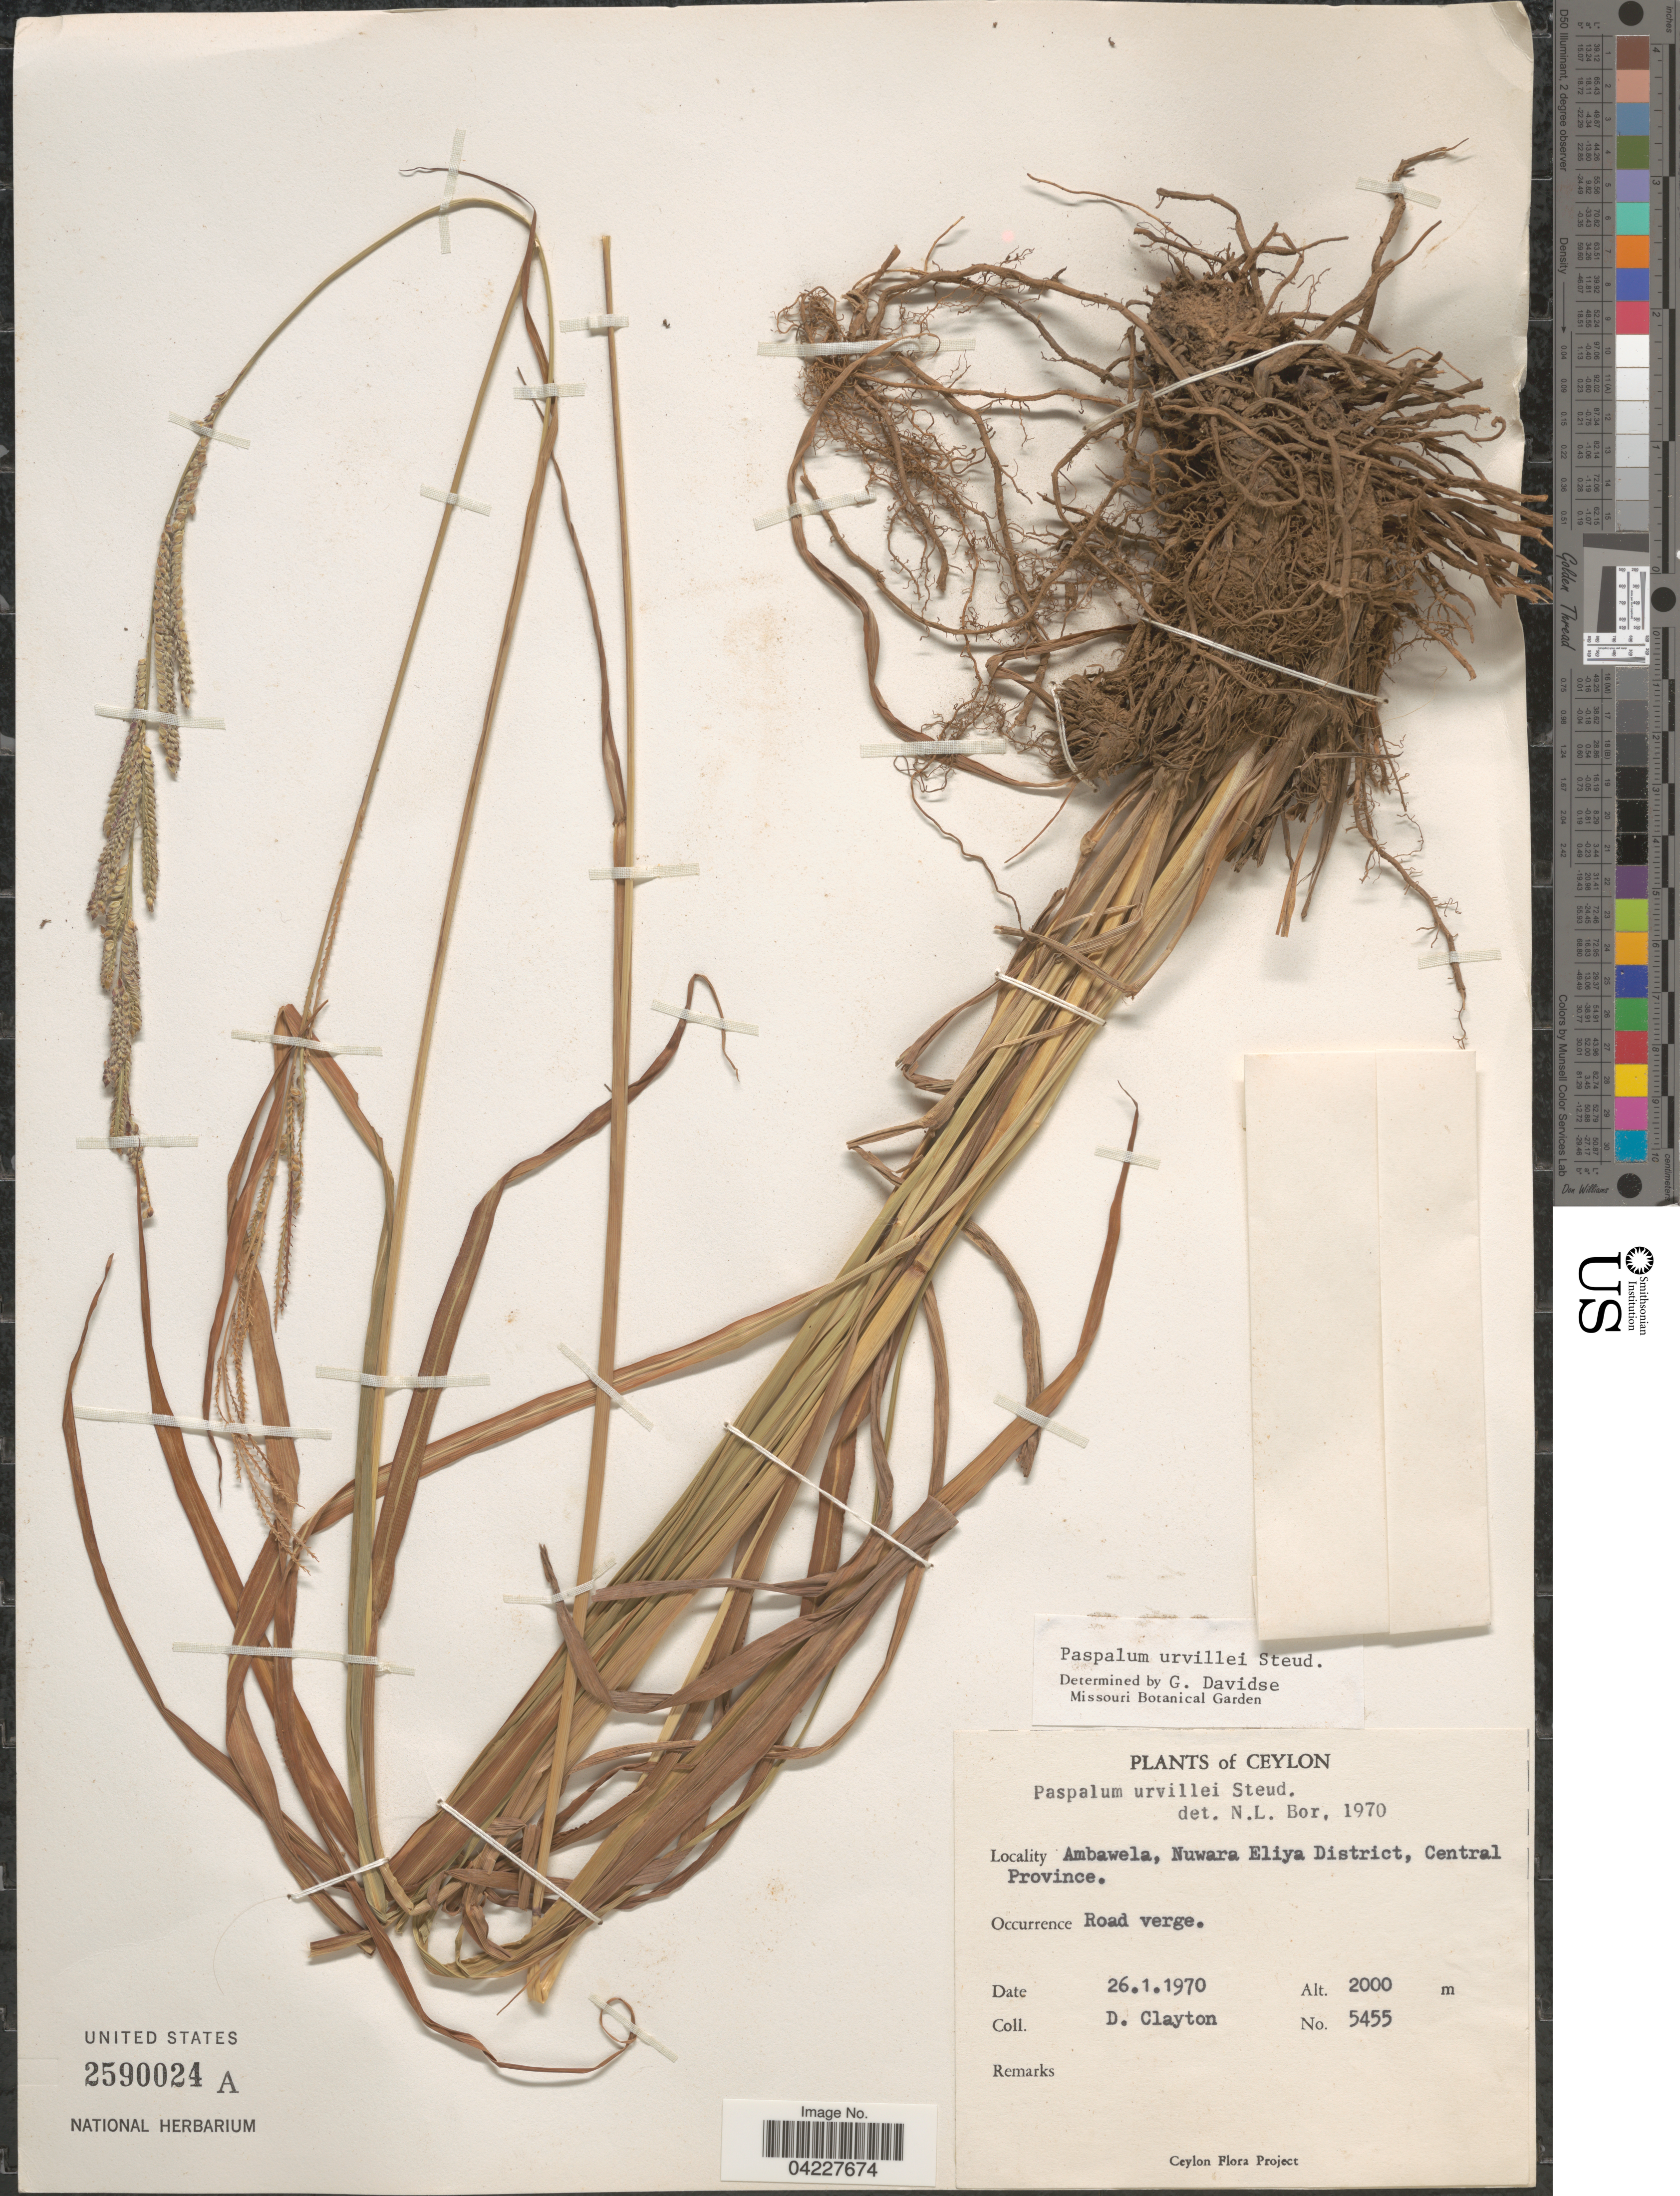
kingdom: Plantae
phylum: Tracheophyta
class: Liliopsida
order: Poales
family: Poaceae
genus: Paspalum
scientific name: Paspalum urvillei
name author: Steud.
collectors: D. Clayton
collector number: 5455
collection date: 1970-01-26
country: Sri Lanka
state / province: Central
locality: Ceylon. Ambawela, Nuwara Eliya District.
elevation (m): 2000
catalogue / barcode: US 2590024A